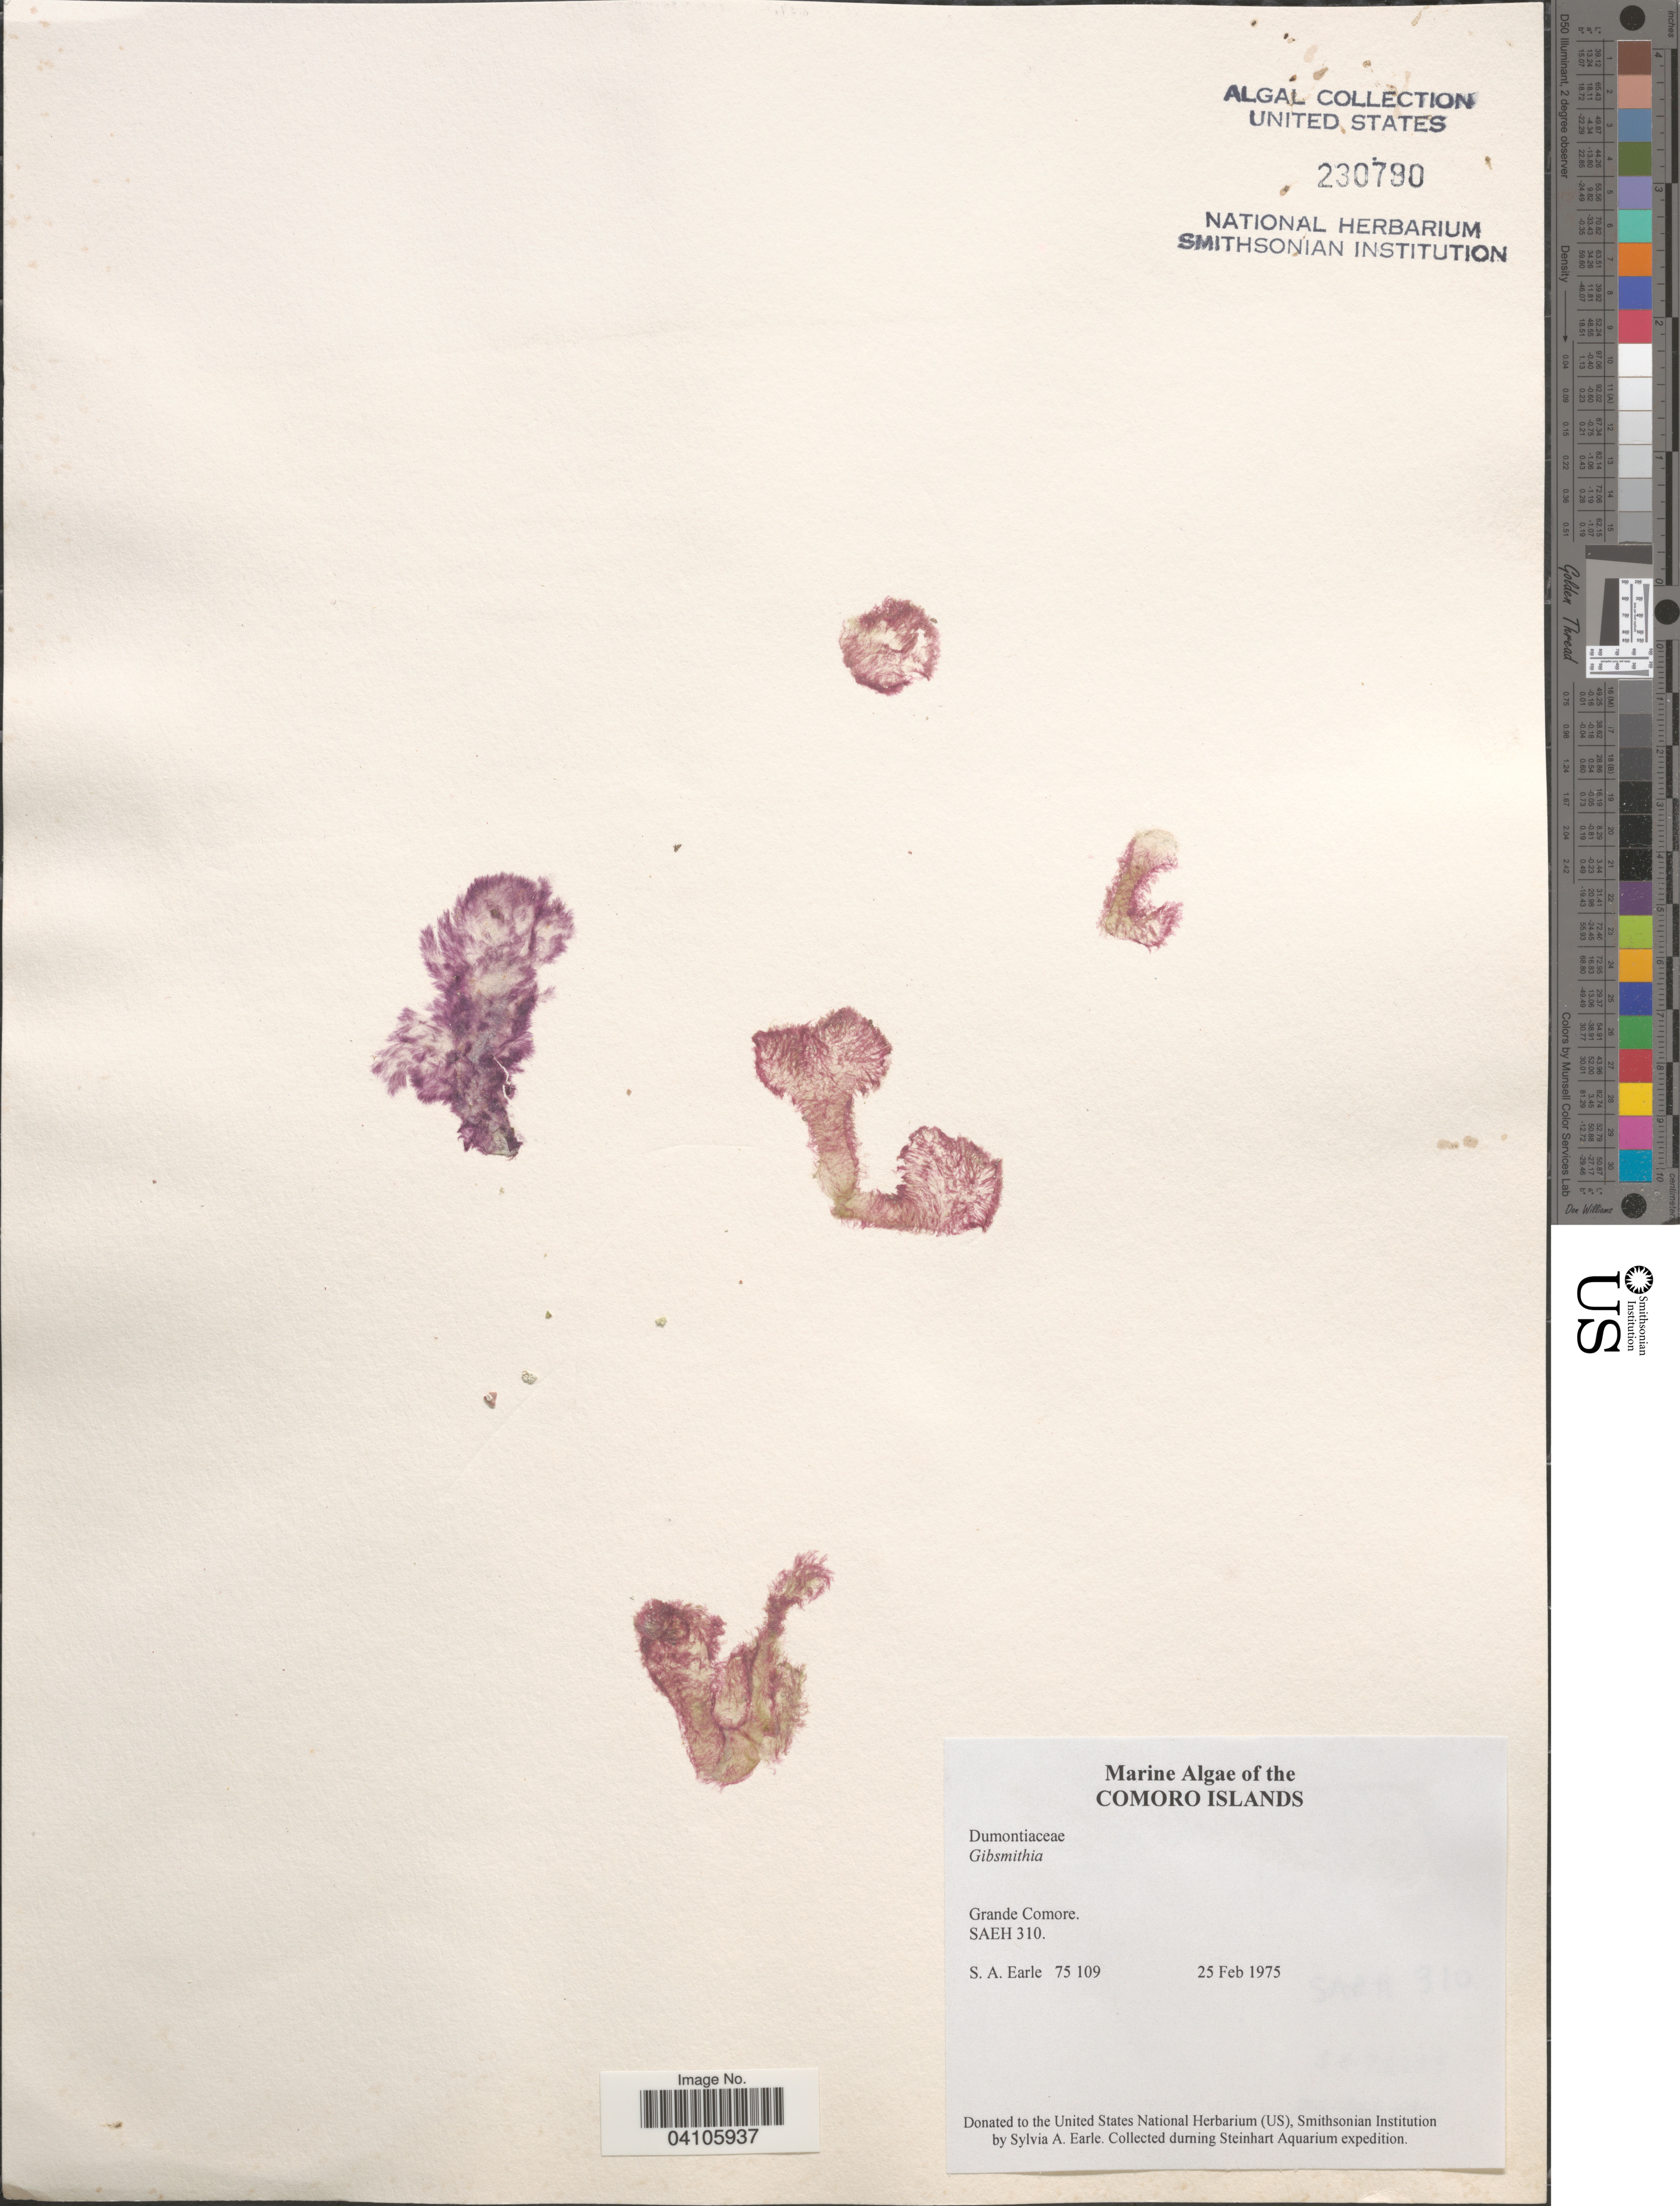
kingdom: Plantae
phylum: Rhodophyta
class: Florideophyceae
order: Gigartinales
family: Dumontiaceae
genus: Gibsmithia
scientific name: Gibsmithia sp.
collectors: S. A. Earle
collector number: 75109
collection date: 1975-02-25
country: Comoros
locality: Grande Comore. Steinhart Aquarium expedition.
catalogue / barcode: US 230790